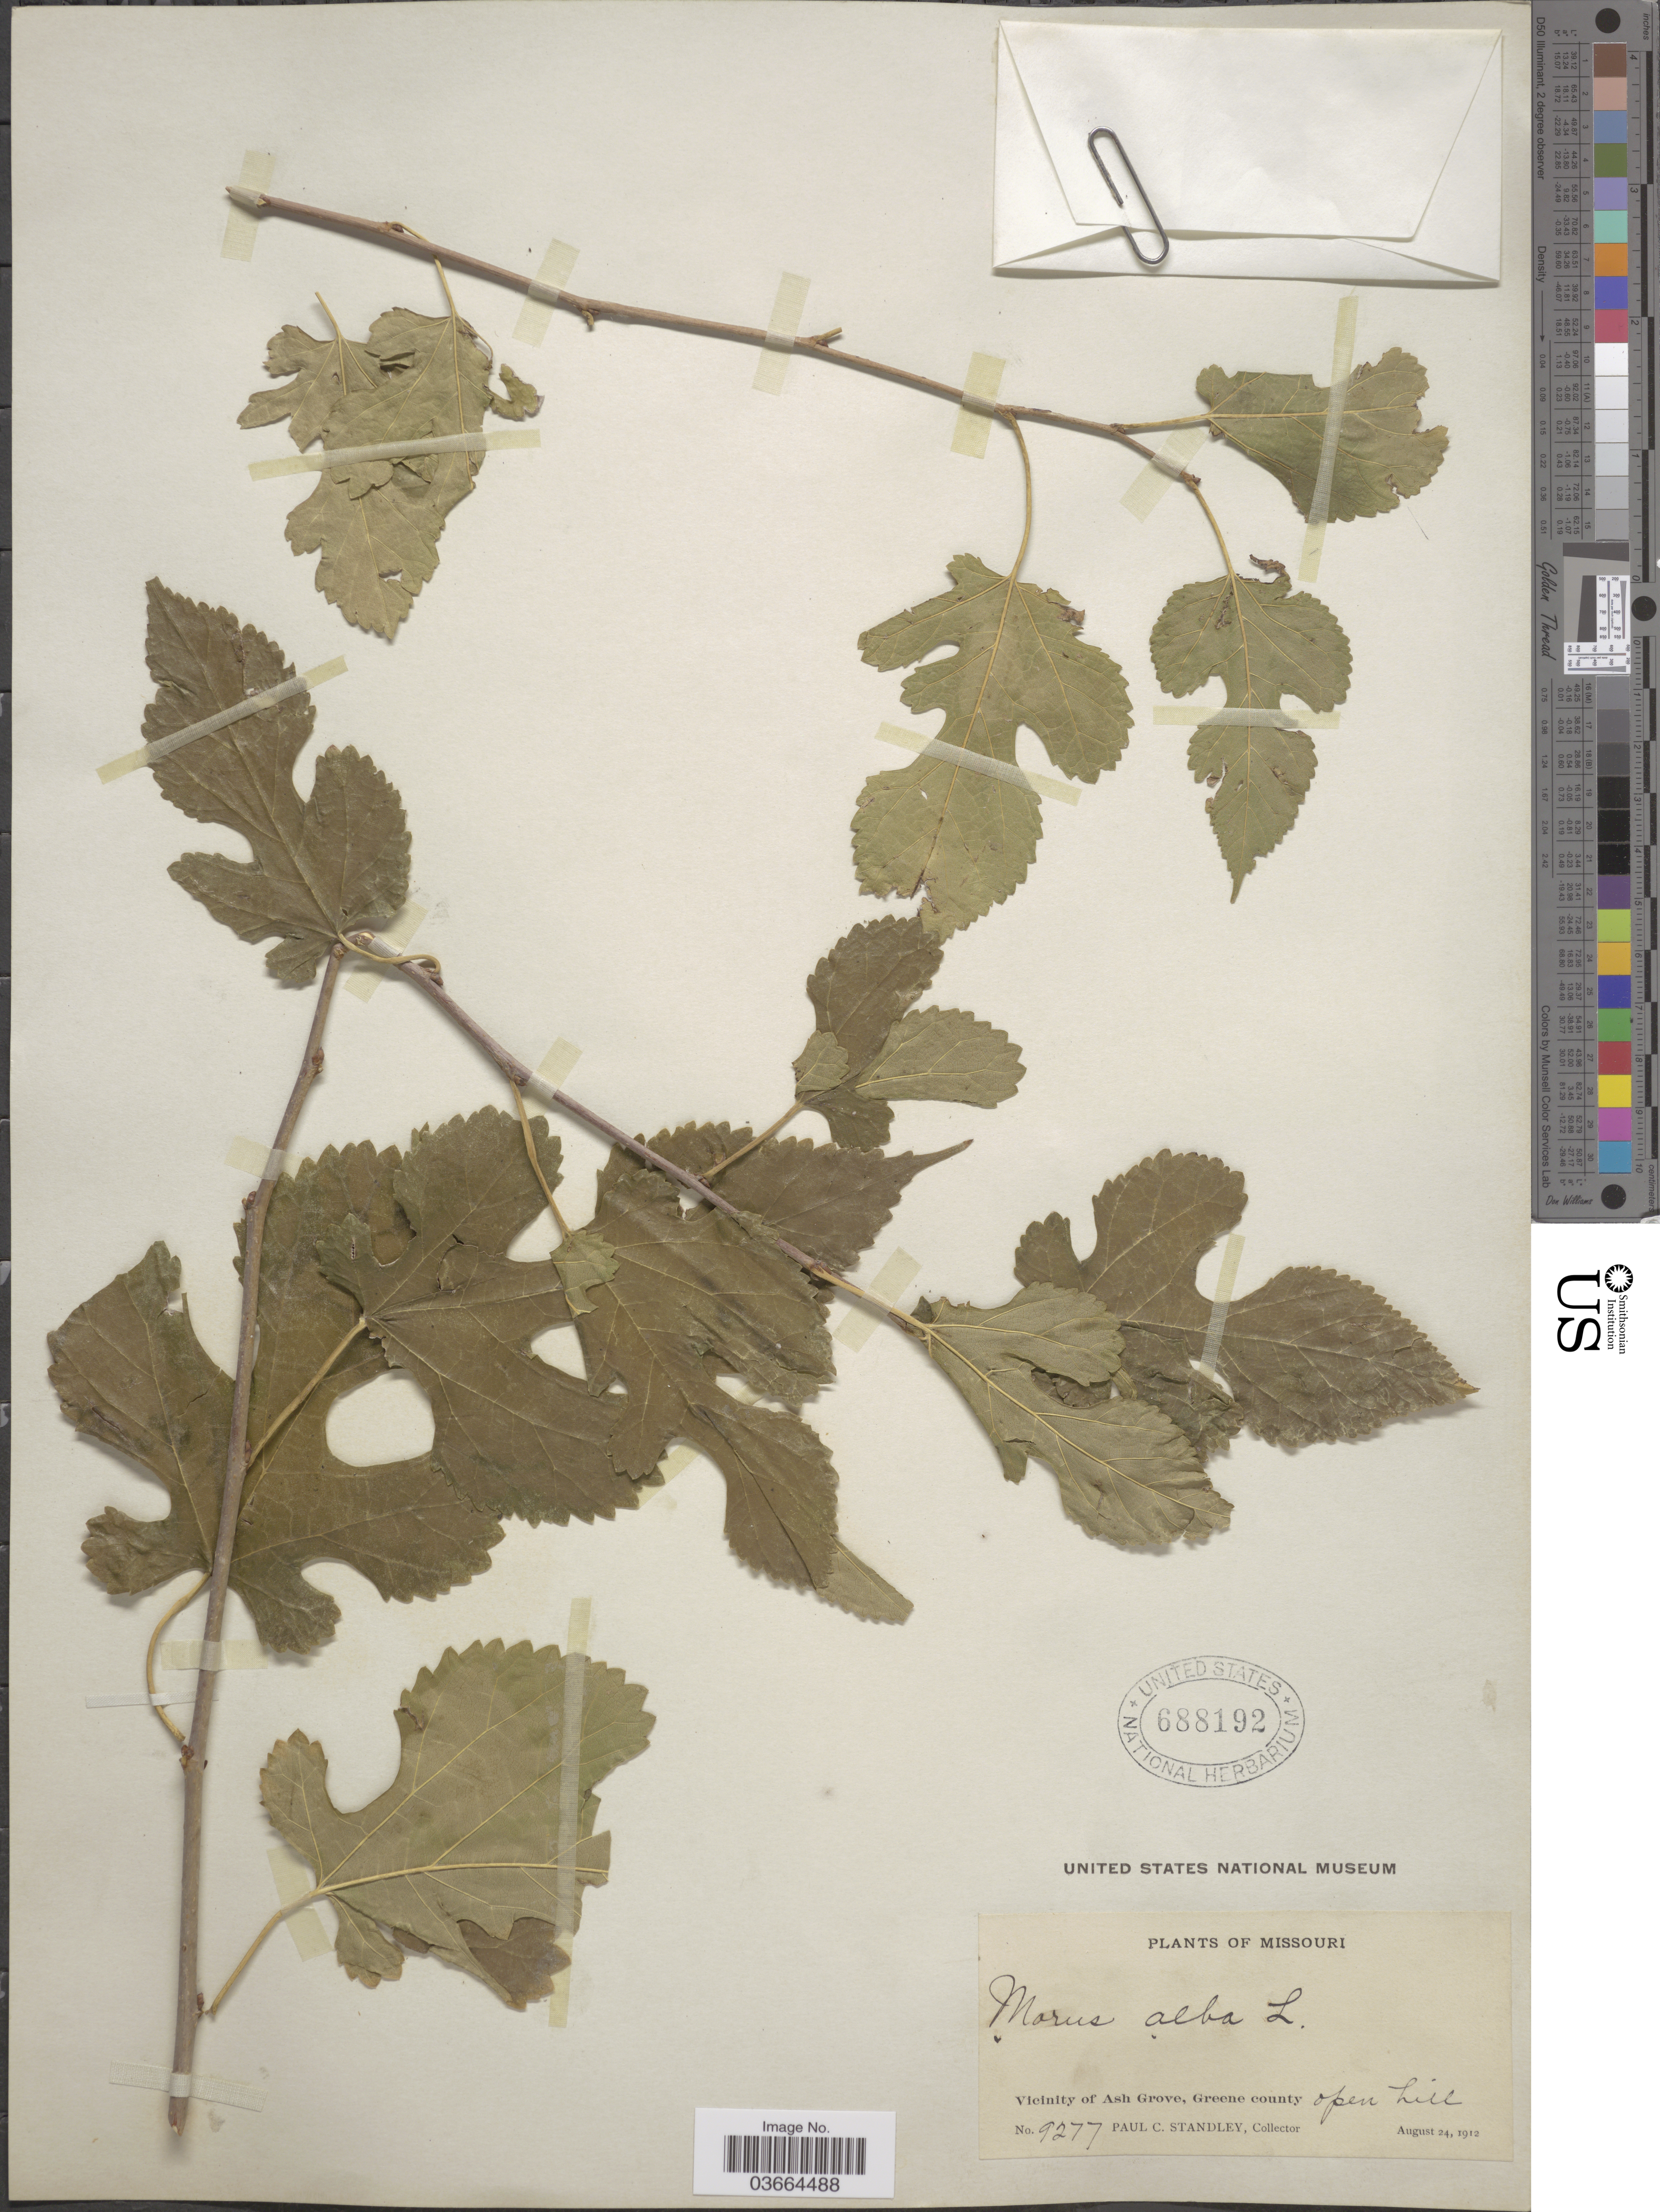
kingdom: Plantae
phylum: Tracheophyta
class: Magnoliopsida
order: Rosales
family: Moraceae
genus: Morus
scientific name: Morus alba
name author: L.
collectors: P. C. Standley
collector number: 9277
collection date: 1912-08-24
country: United States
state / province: Missouri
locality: Vicinity of Ash Grove, Greene county.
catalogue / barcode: US 688192